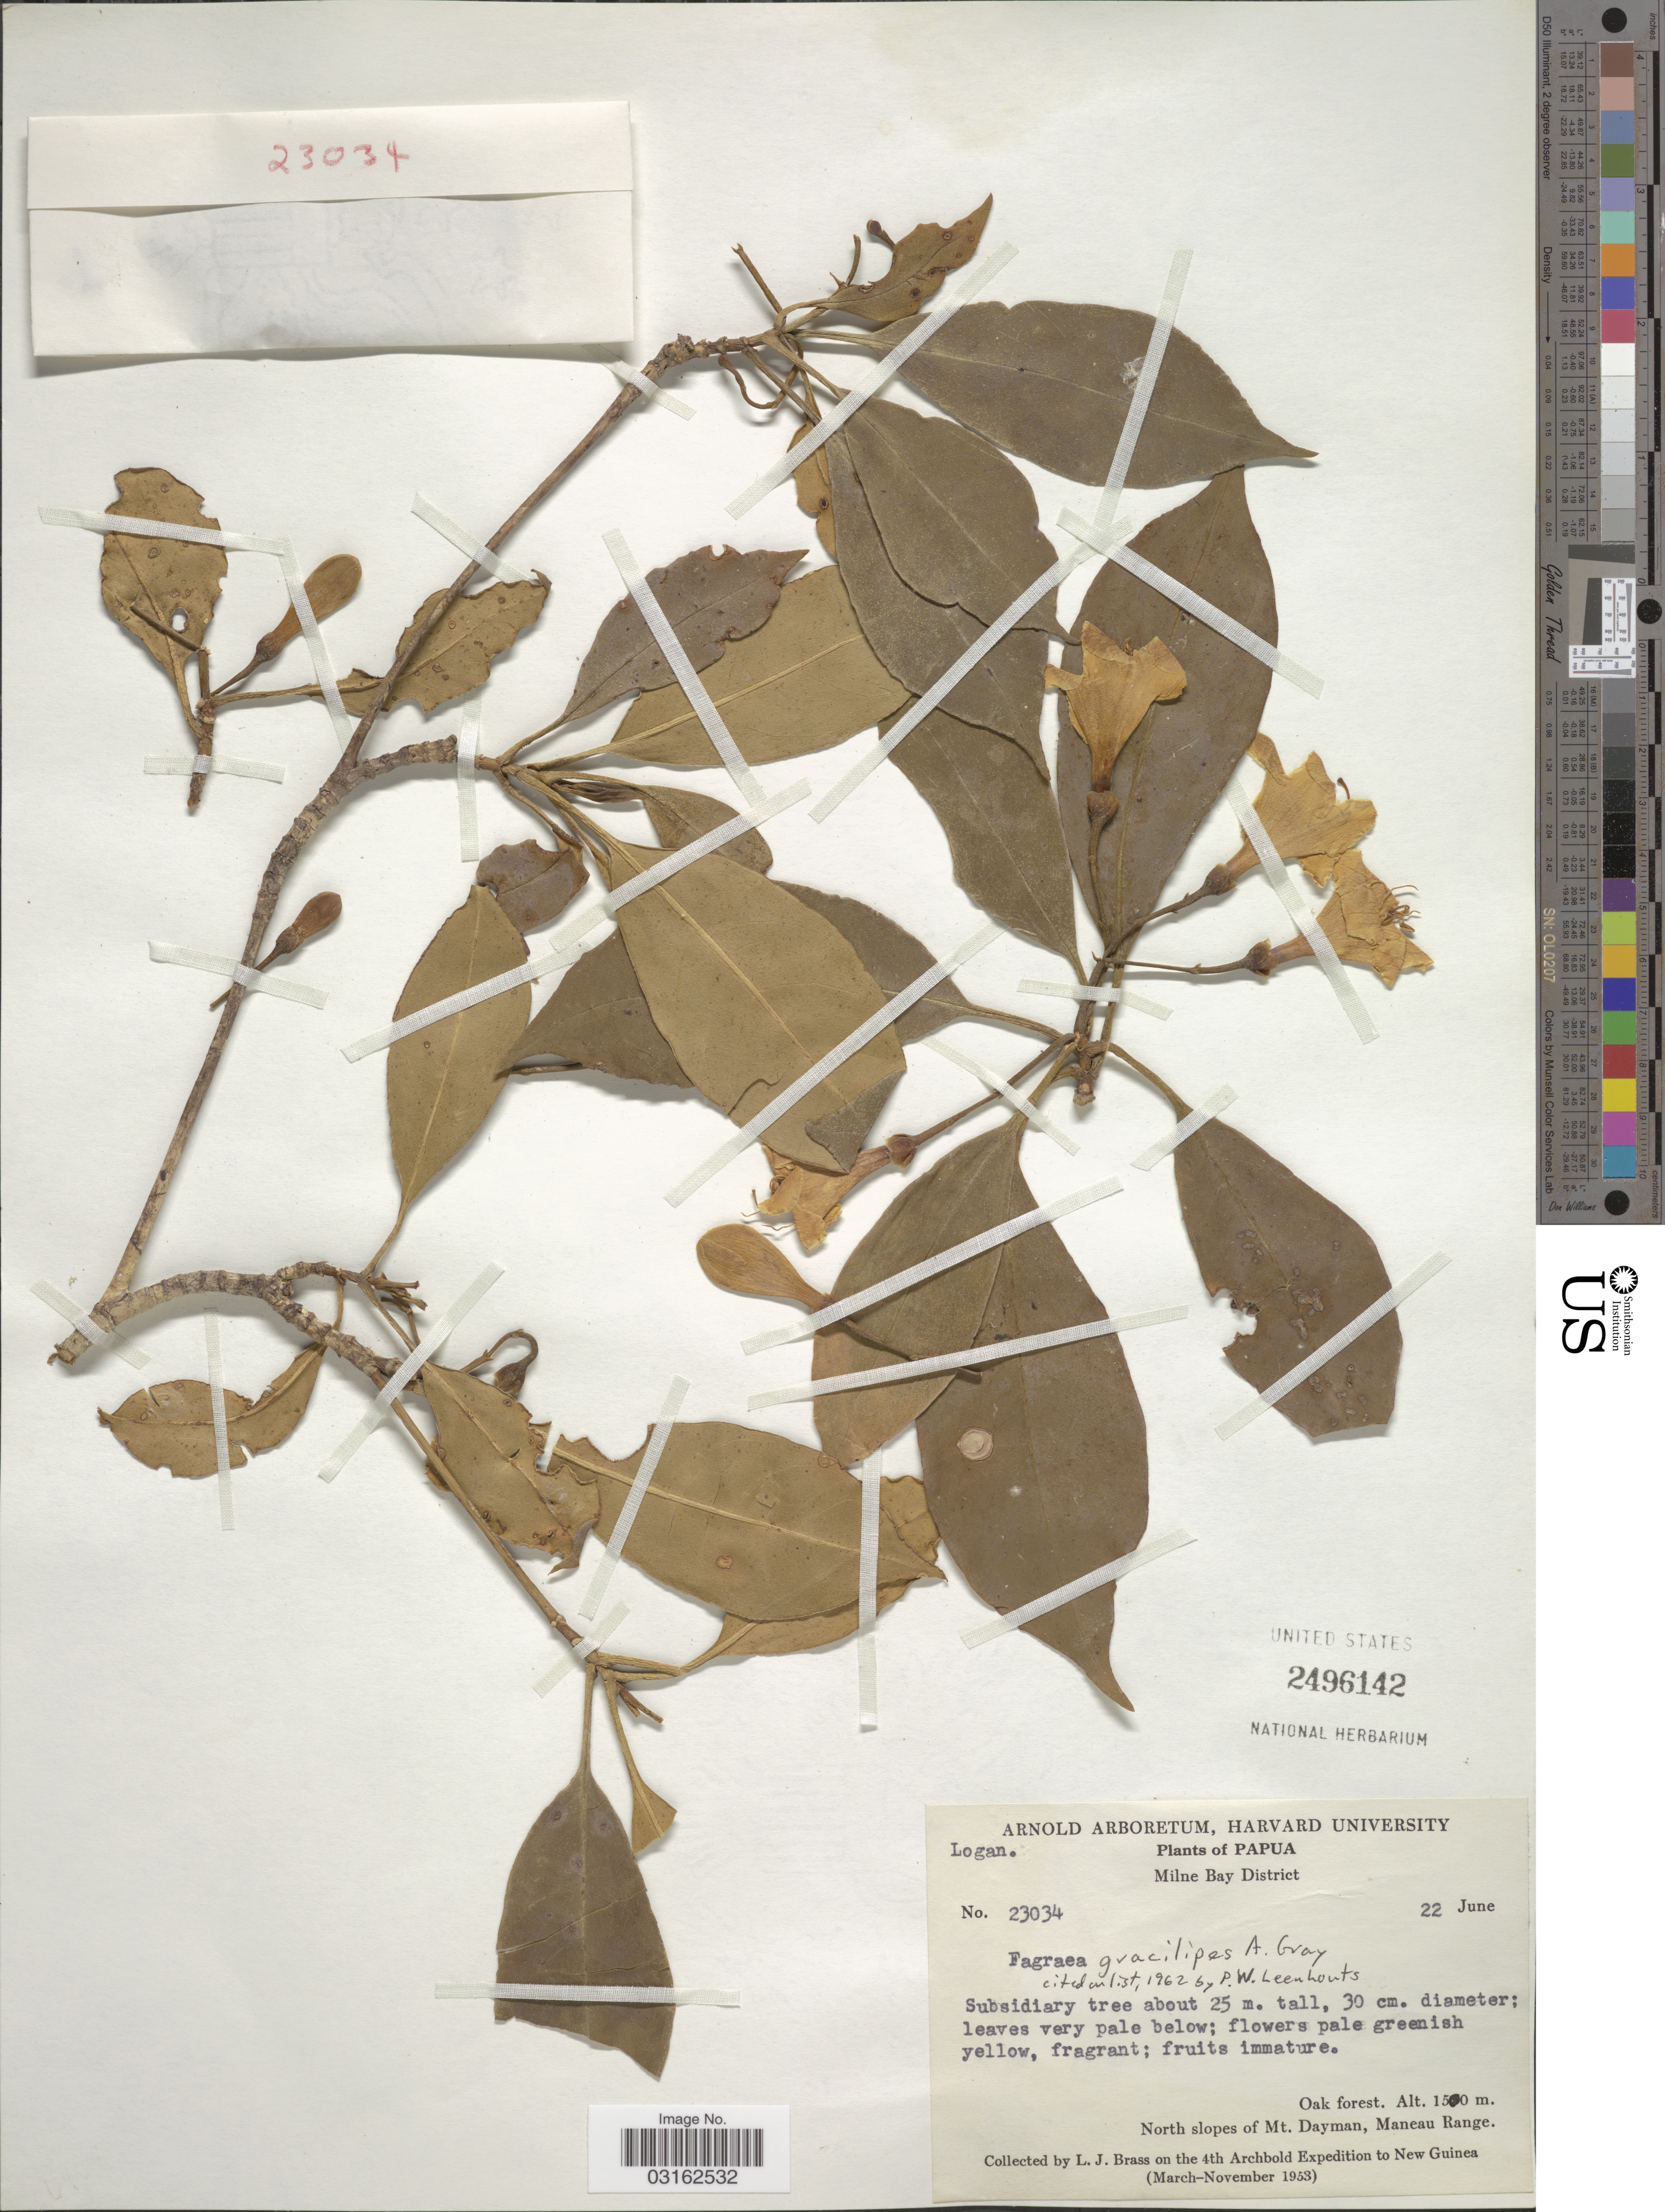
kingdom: Plantae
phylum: Tracheophyta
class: Magnoliopsida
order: Gentianales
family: Gentianaceae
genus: Fagraea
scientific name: Fagraea gracilipes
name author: A. Gray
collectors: L. J. Brass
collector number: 23034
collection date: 1953-06-22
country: Papua New Guinea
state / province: Milne Bay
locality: Papua. Milne Bay District. North slopes of Mt. Dayman, Maneau Range. New Guinea.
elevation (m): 1500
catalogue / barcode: US 2496142